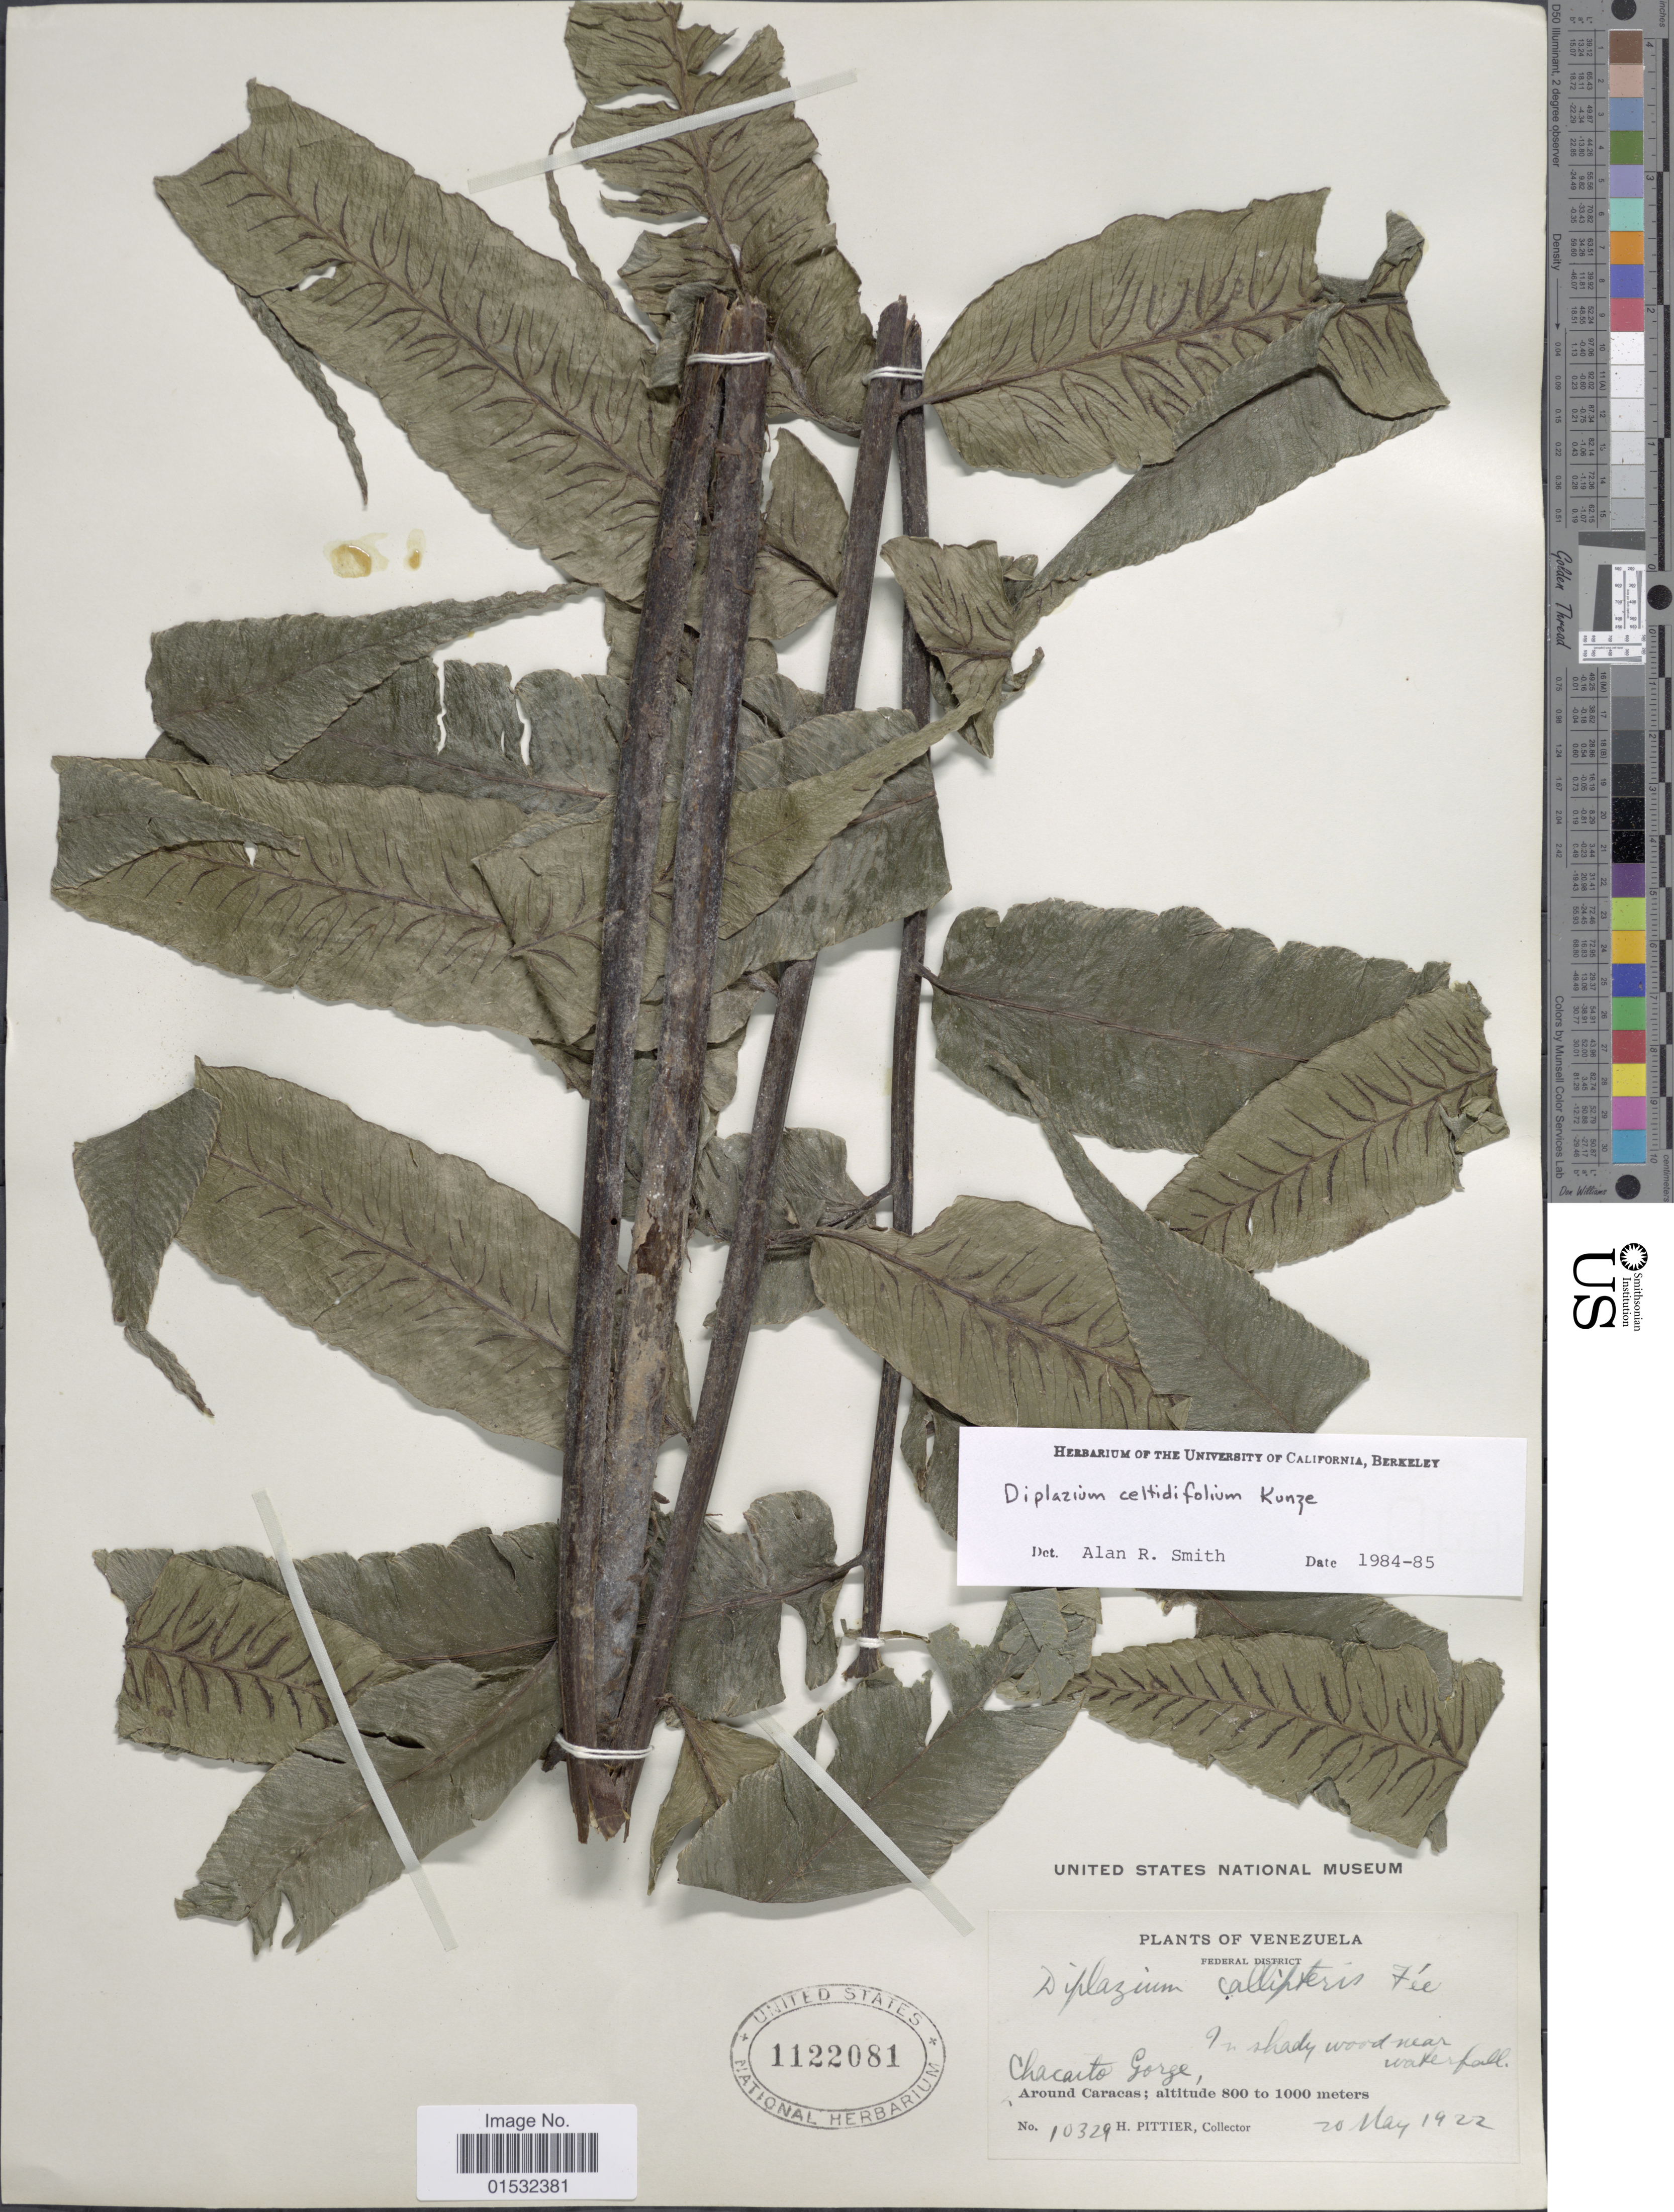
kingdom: Plantae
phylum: Tracheophyta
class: Polypodiopsida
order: Polypodiales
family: Athyriaceae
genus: Diplazium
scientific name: Diplazium celtidifolium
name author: Kunze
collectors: H. F. Pittier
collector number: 10329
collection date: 1922-05-20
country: Venezuela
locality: Federal District. Chacaito Gorge. Around Caracas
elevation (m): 800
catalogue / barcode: US 122081